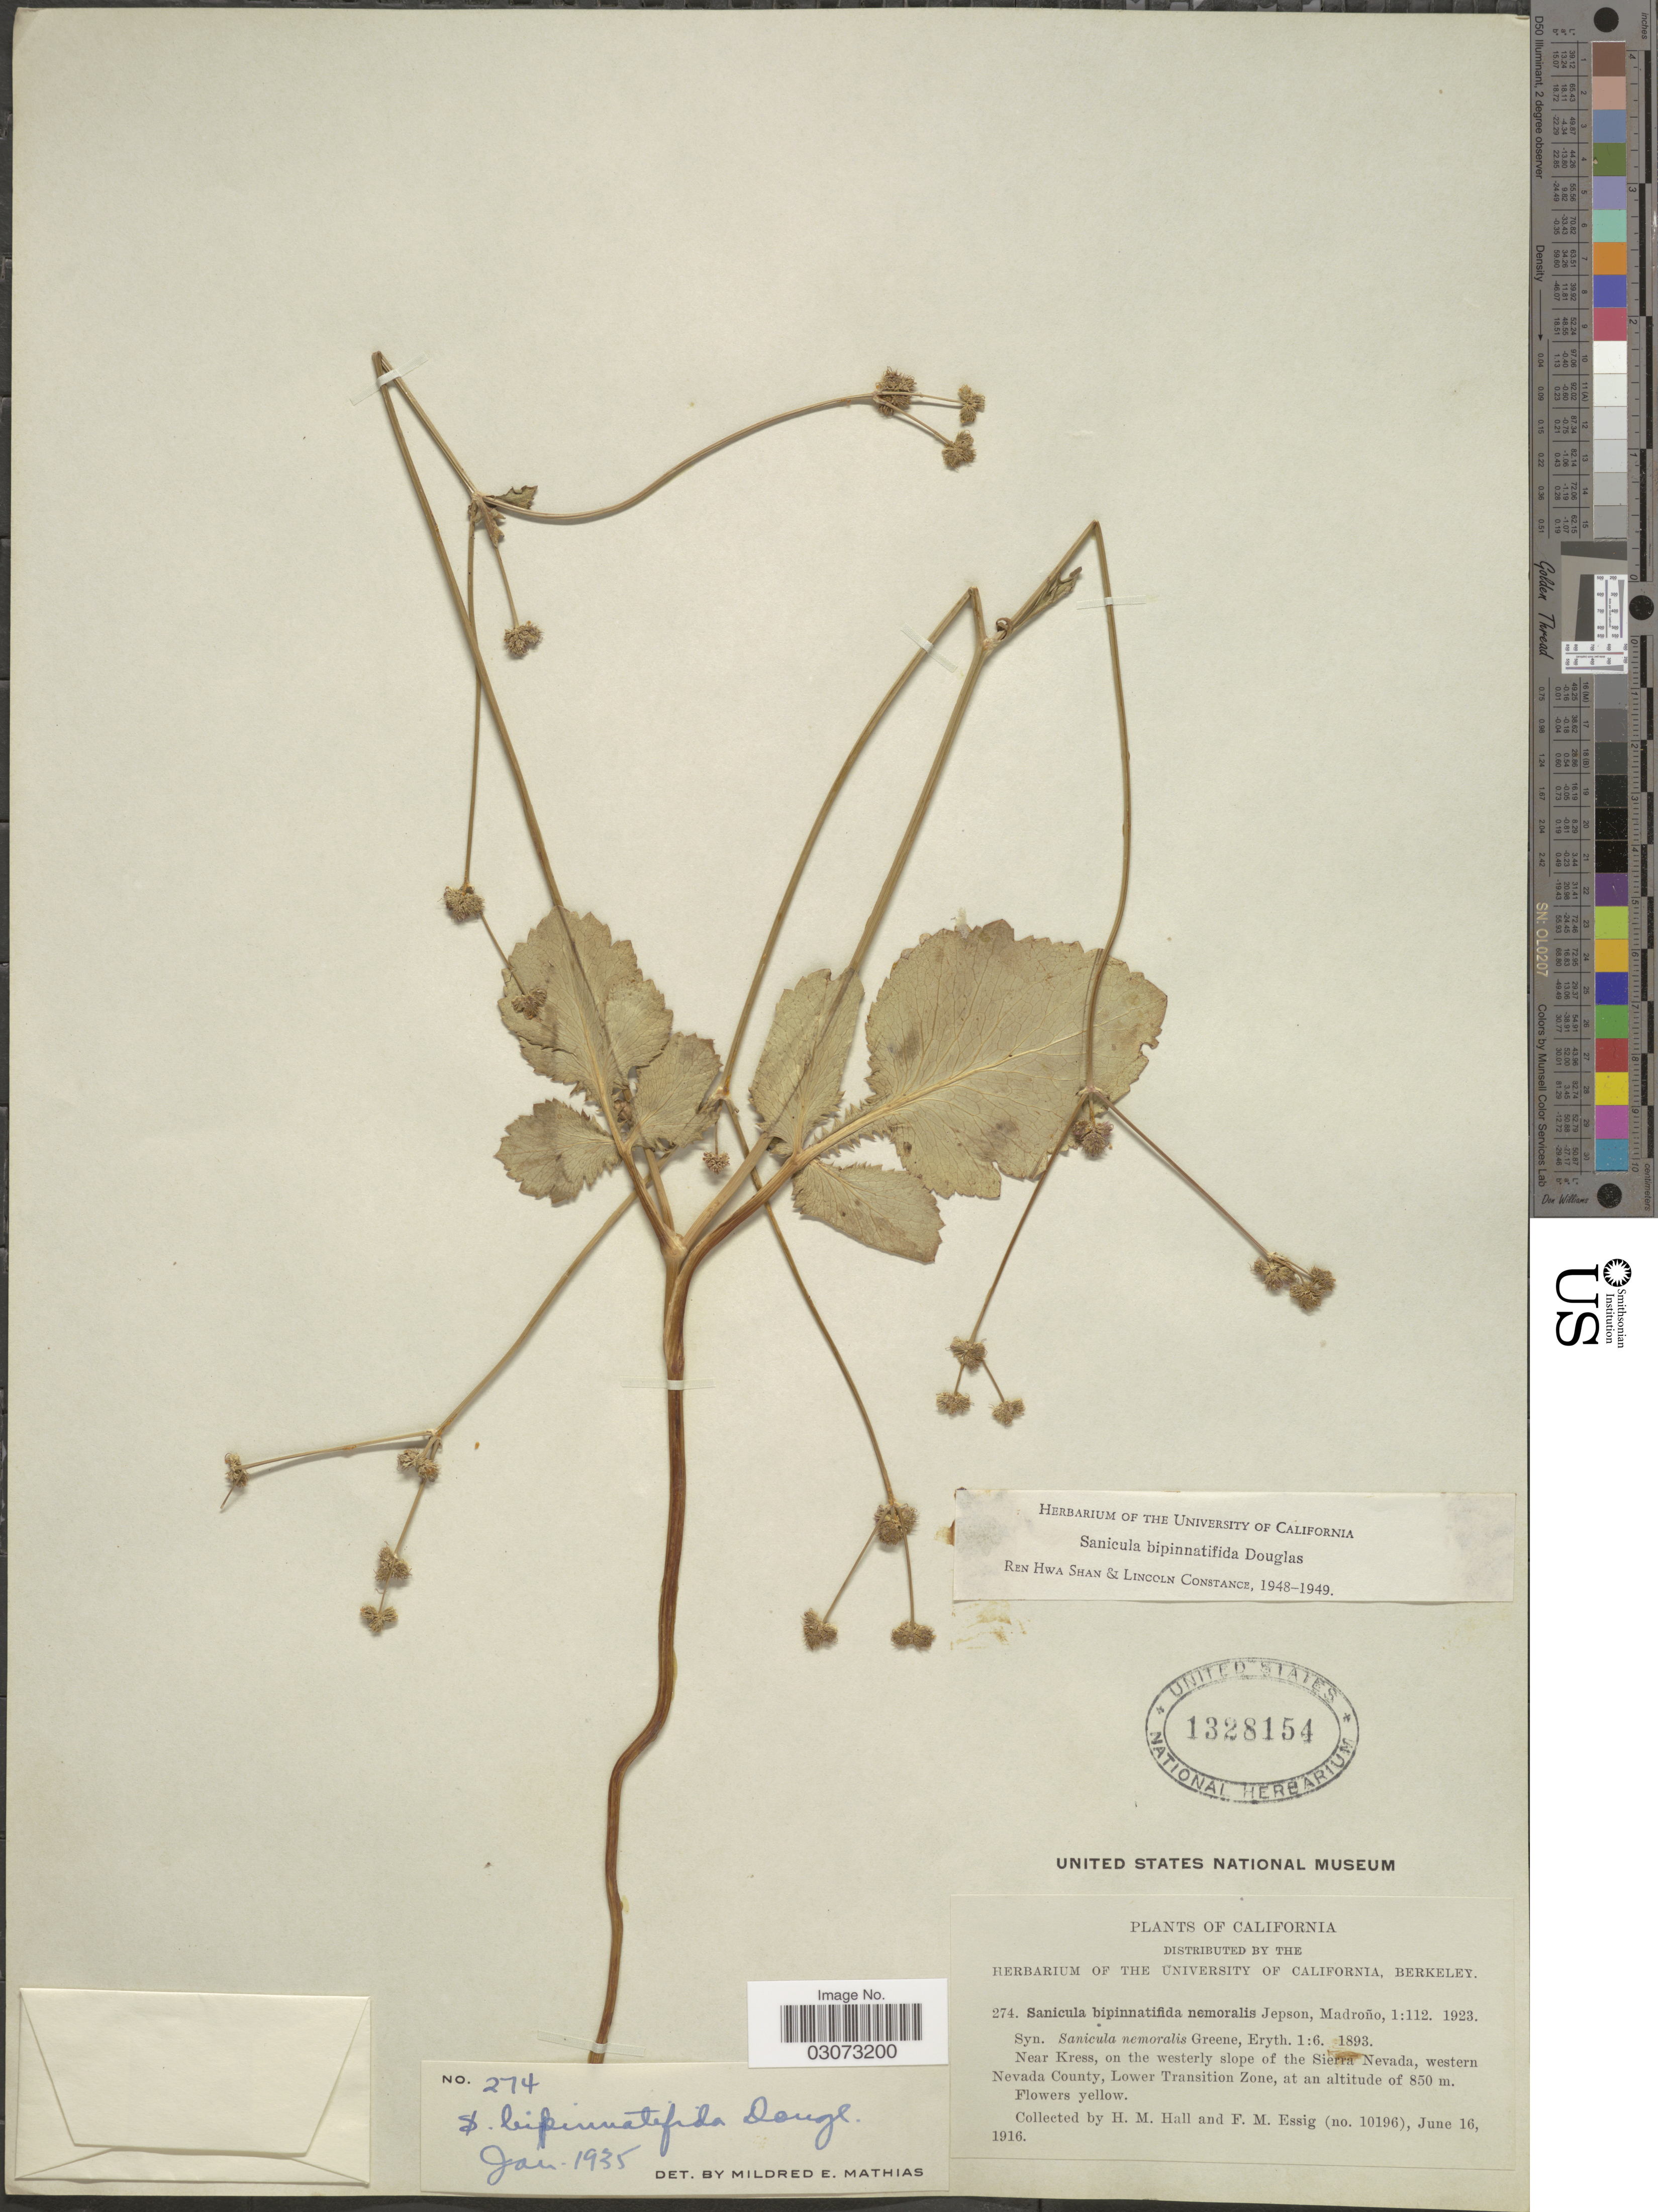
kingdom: Plantae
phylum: Tracheophyta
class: Magnoliopsida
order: Apiales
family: Apiaceae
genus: Sanicula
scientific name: Sanicula bipinnatifida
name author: Douglas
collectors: H. M. Hall & F. Essig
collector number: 10196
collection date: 1916-06-16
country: United States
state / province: California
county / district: Nevada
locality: Near Kress, on the westerly slope of the Sierra Nevada, western Nevada County, Lower Transition Zone.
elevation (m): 850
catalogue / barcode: US 1328154